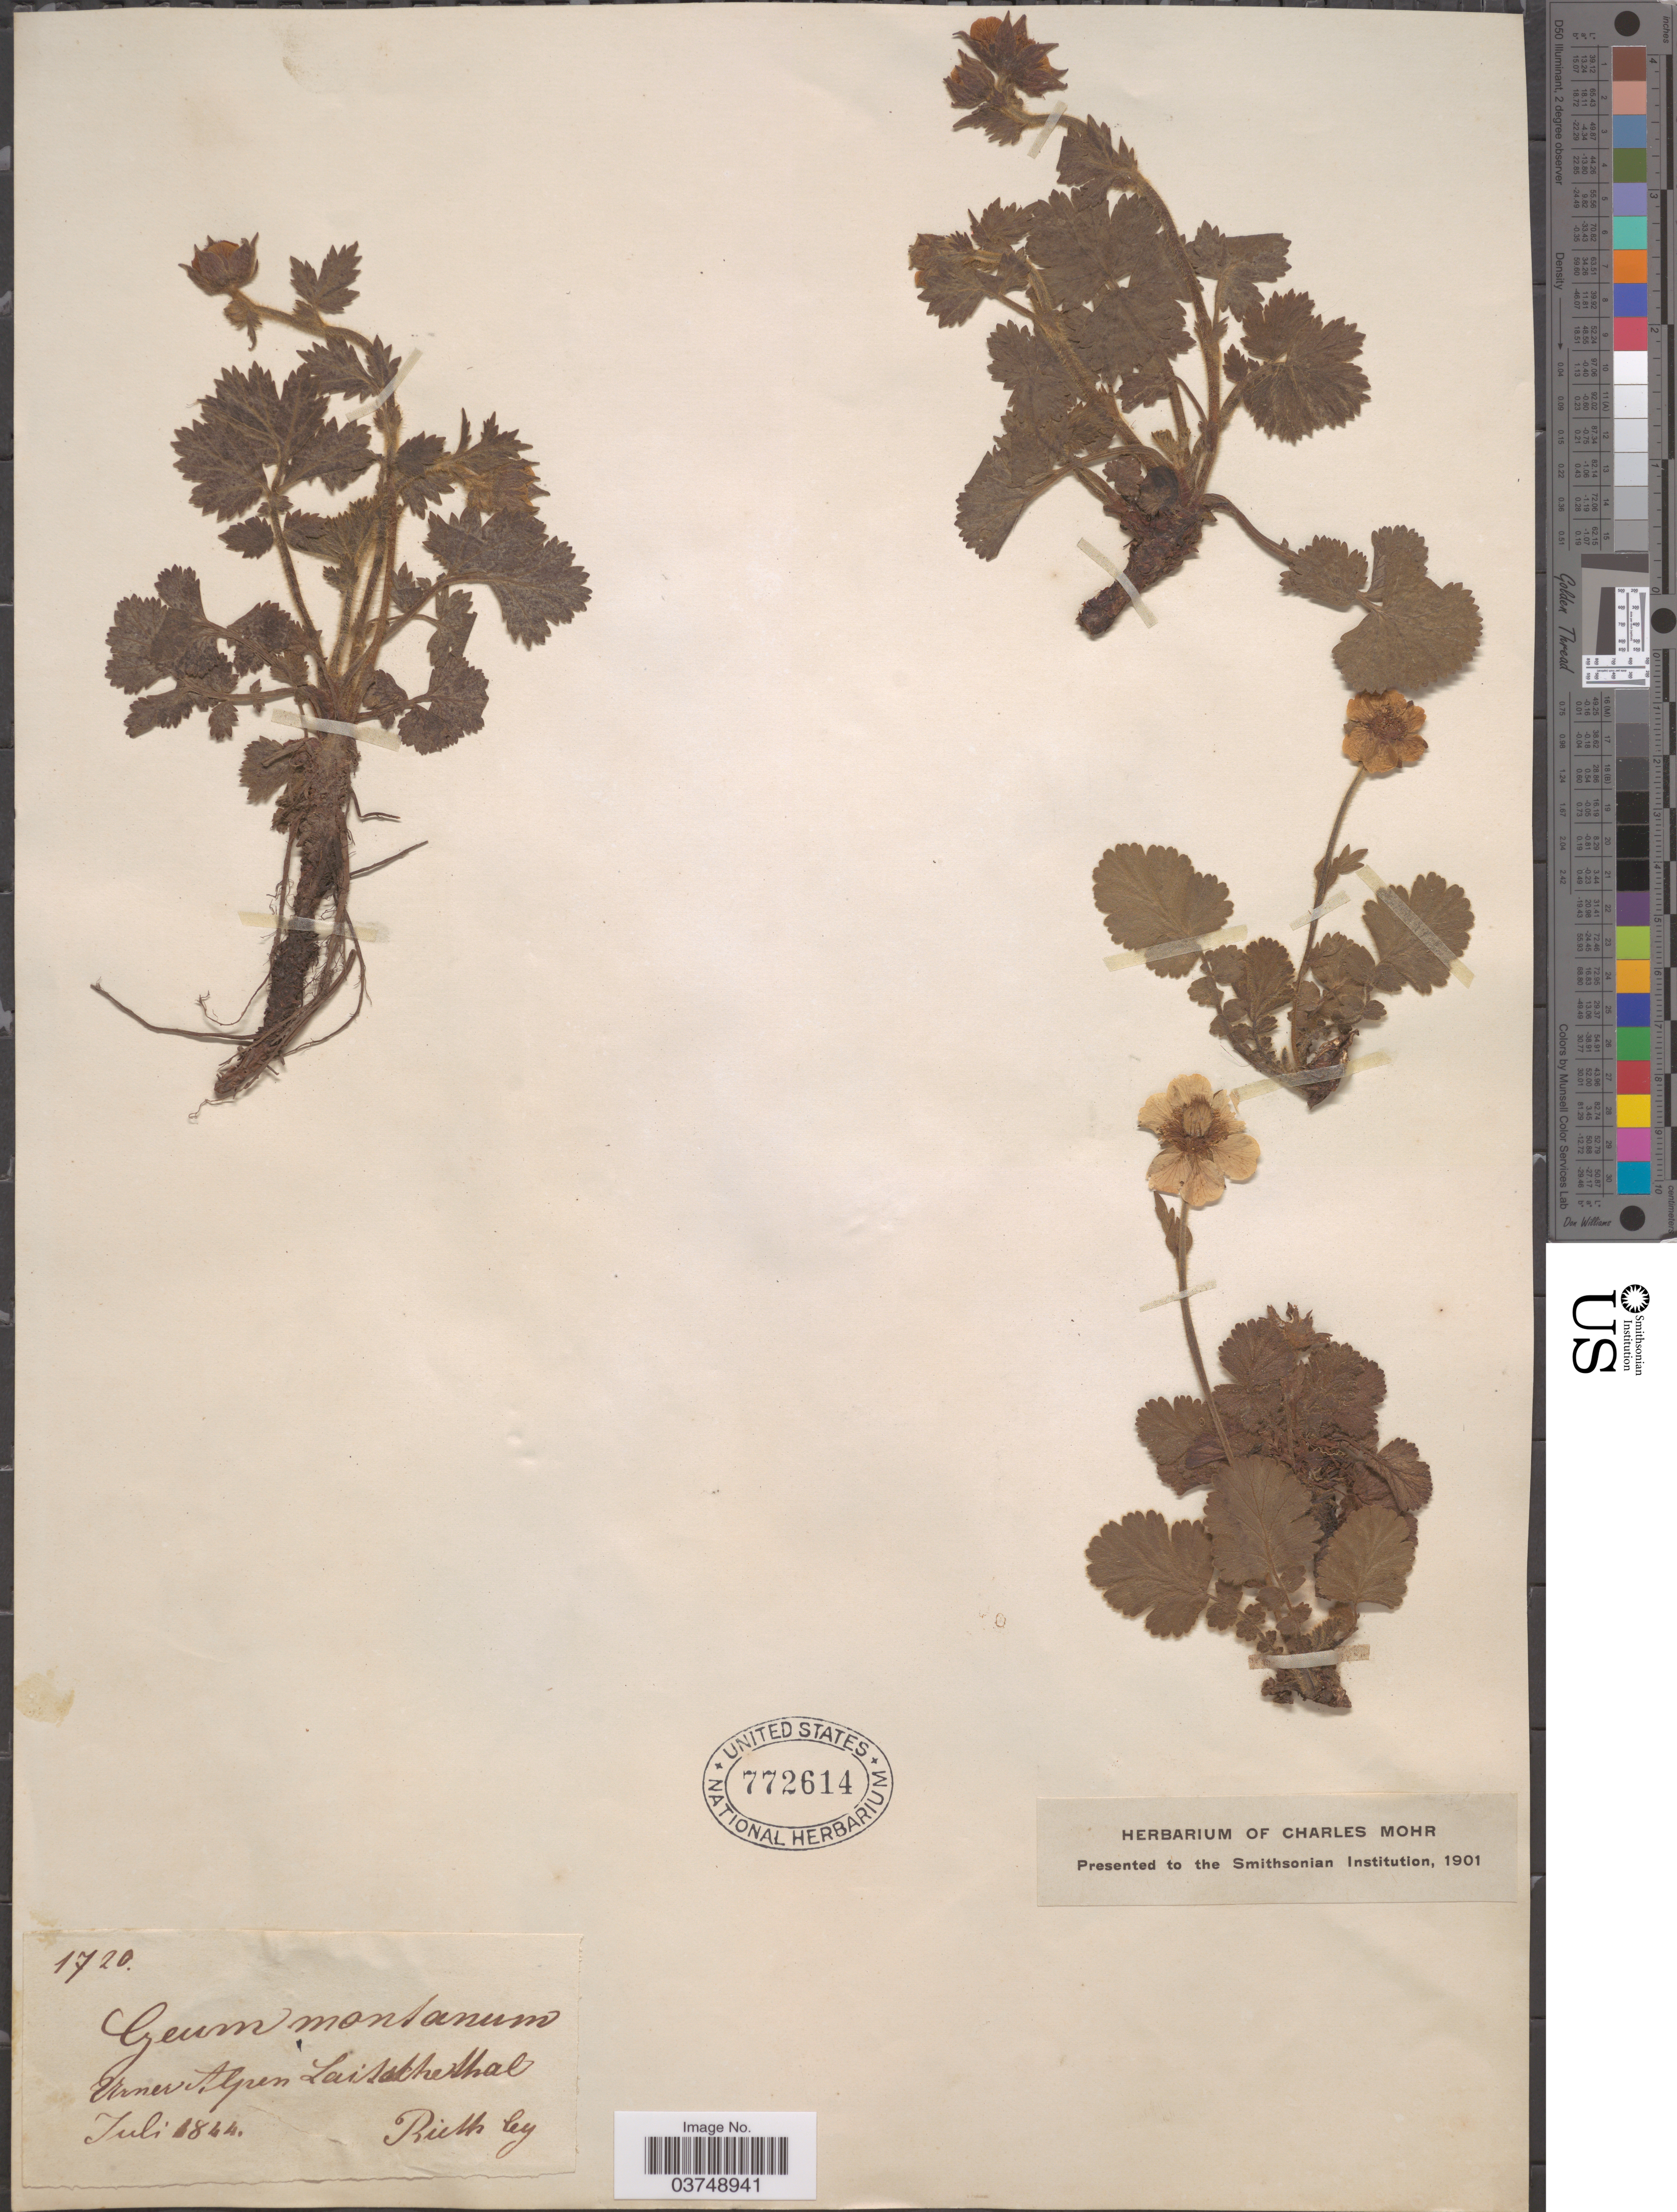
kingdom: Plantae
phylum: Tracheophyta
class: Magnoliopsida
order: Rosales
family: Rosaceae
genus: Geum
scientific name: Geum montanum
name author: L.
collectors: -. Rieth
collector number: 1720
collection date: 1844-07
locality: Urner Alpen Laitatheshal. [interpreted]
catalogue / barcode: US 772614